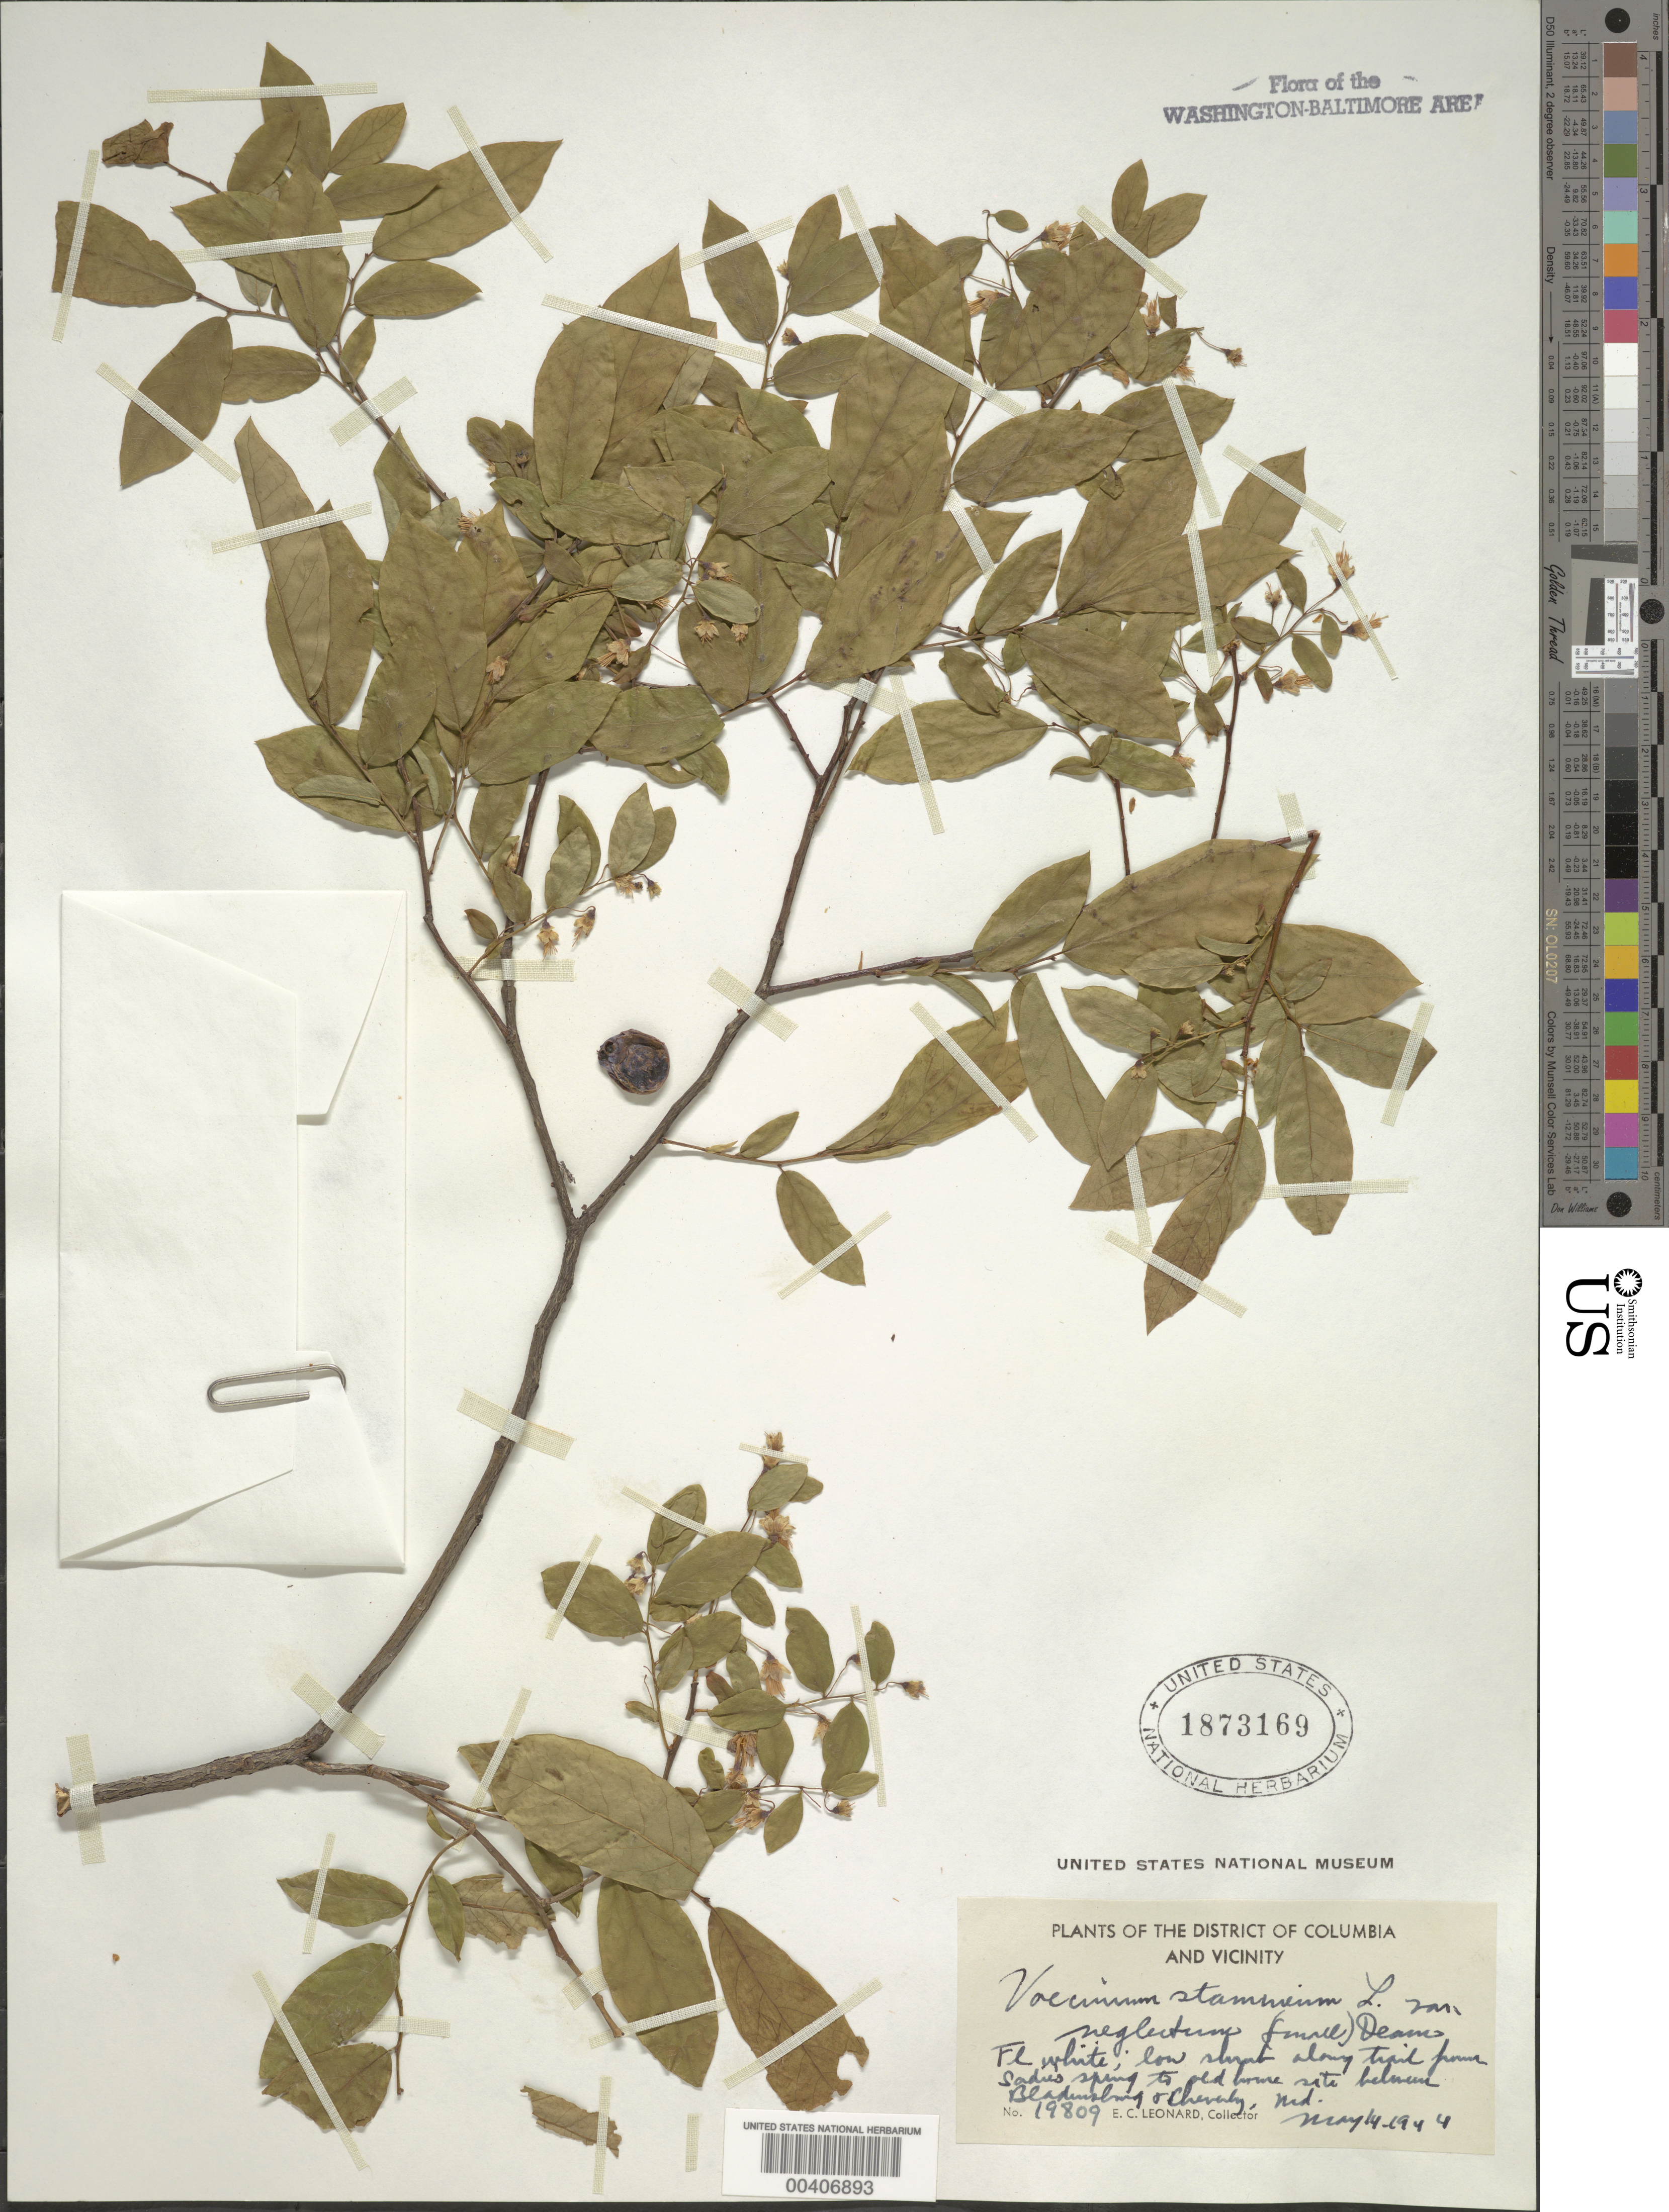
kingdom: Plantae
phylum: Tracheophyta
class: Magnoliopsida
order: Ericales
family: Ericaceae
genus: Vaccinium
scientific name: Vaccinium stamineum var. neglectum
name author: (Small) Deam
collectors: E. C. Leonard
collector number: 19809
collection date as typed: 14 May 1944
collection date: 1944-05-14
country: United States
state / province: Maryland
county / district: Prince George's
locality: between Bladensburg and Cheverly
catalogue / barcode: US 1873169